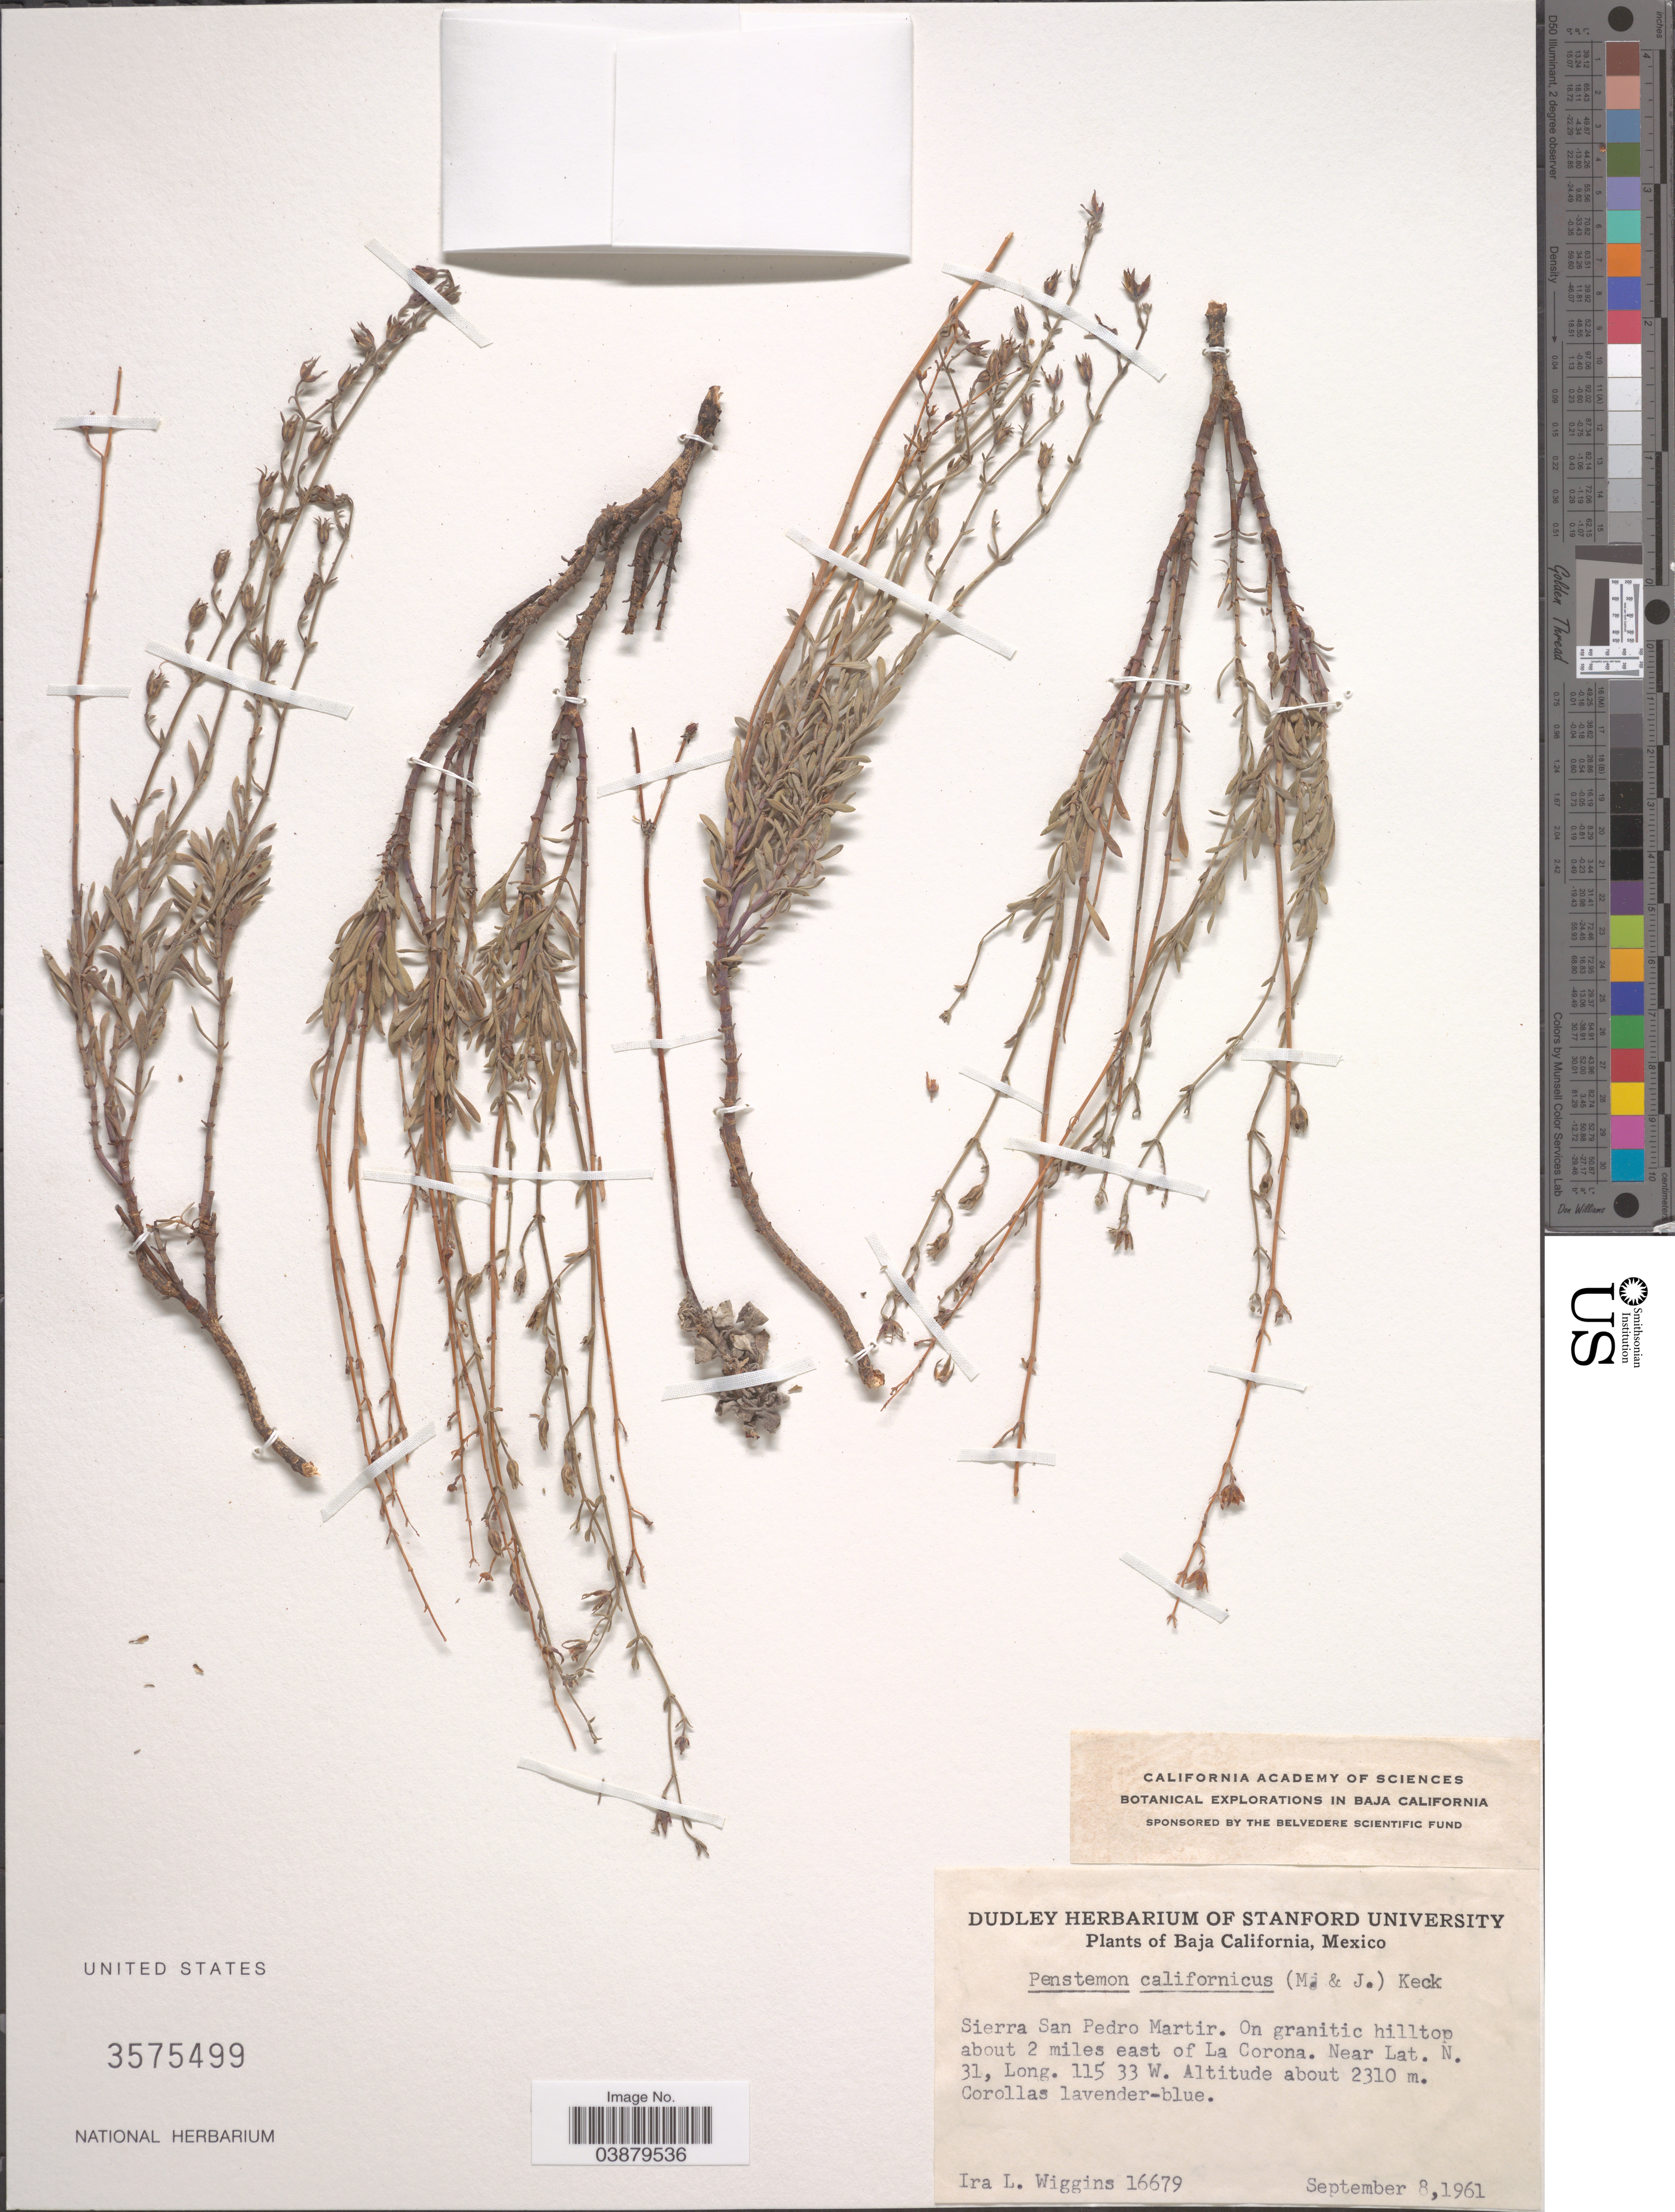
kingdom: Plantae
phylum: Tracheophyta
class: Magnoliopsida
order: Lamiales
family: Plantaginaceae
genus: Penstemon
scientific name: Penstemon californicus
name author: (Munz & I.M. Johnst.) D.D. Keck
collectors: I. L. Wiggins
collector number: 16679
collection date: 1961-09-08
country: Mexico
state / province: Baja California Norte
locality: Sierra San Pedro Martir. On granitic hilltop about 2 miles east of La Corona.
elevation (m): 2310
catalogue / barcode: US 3575499